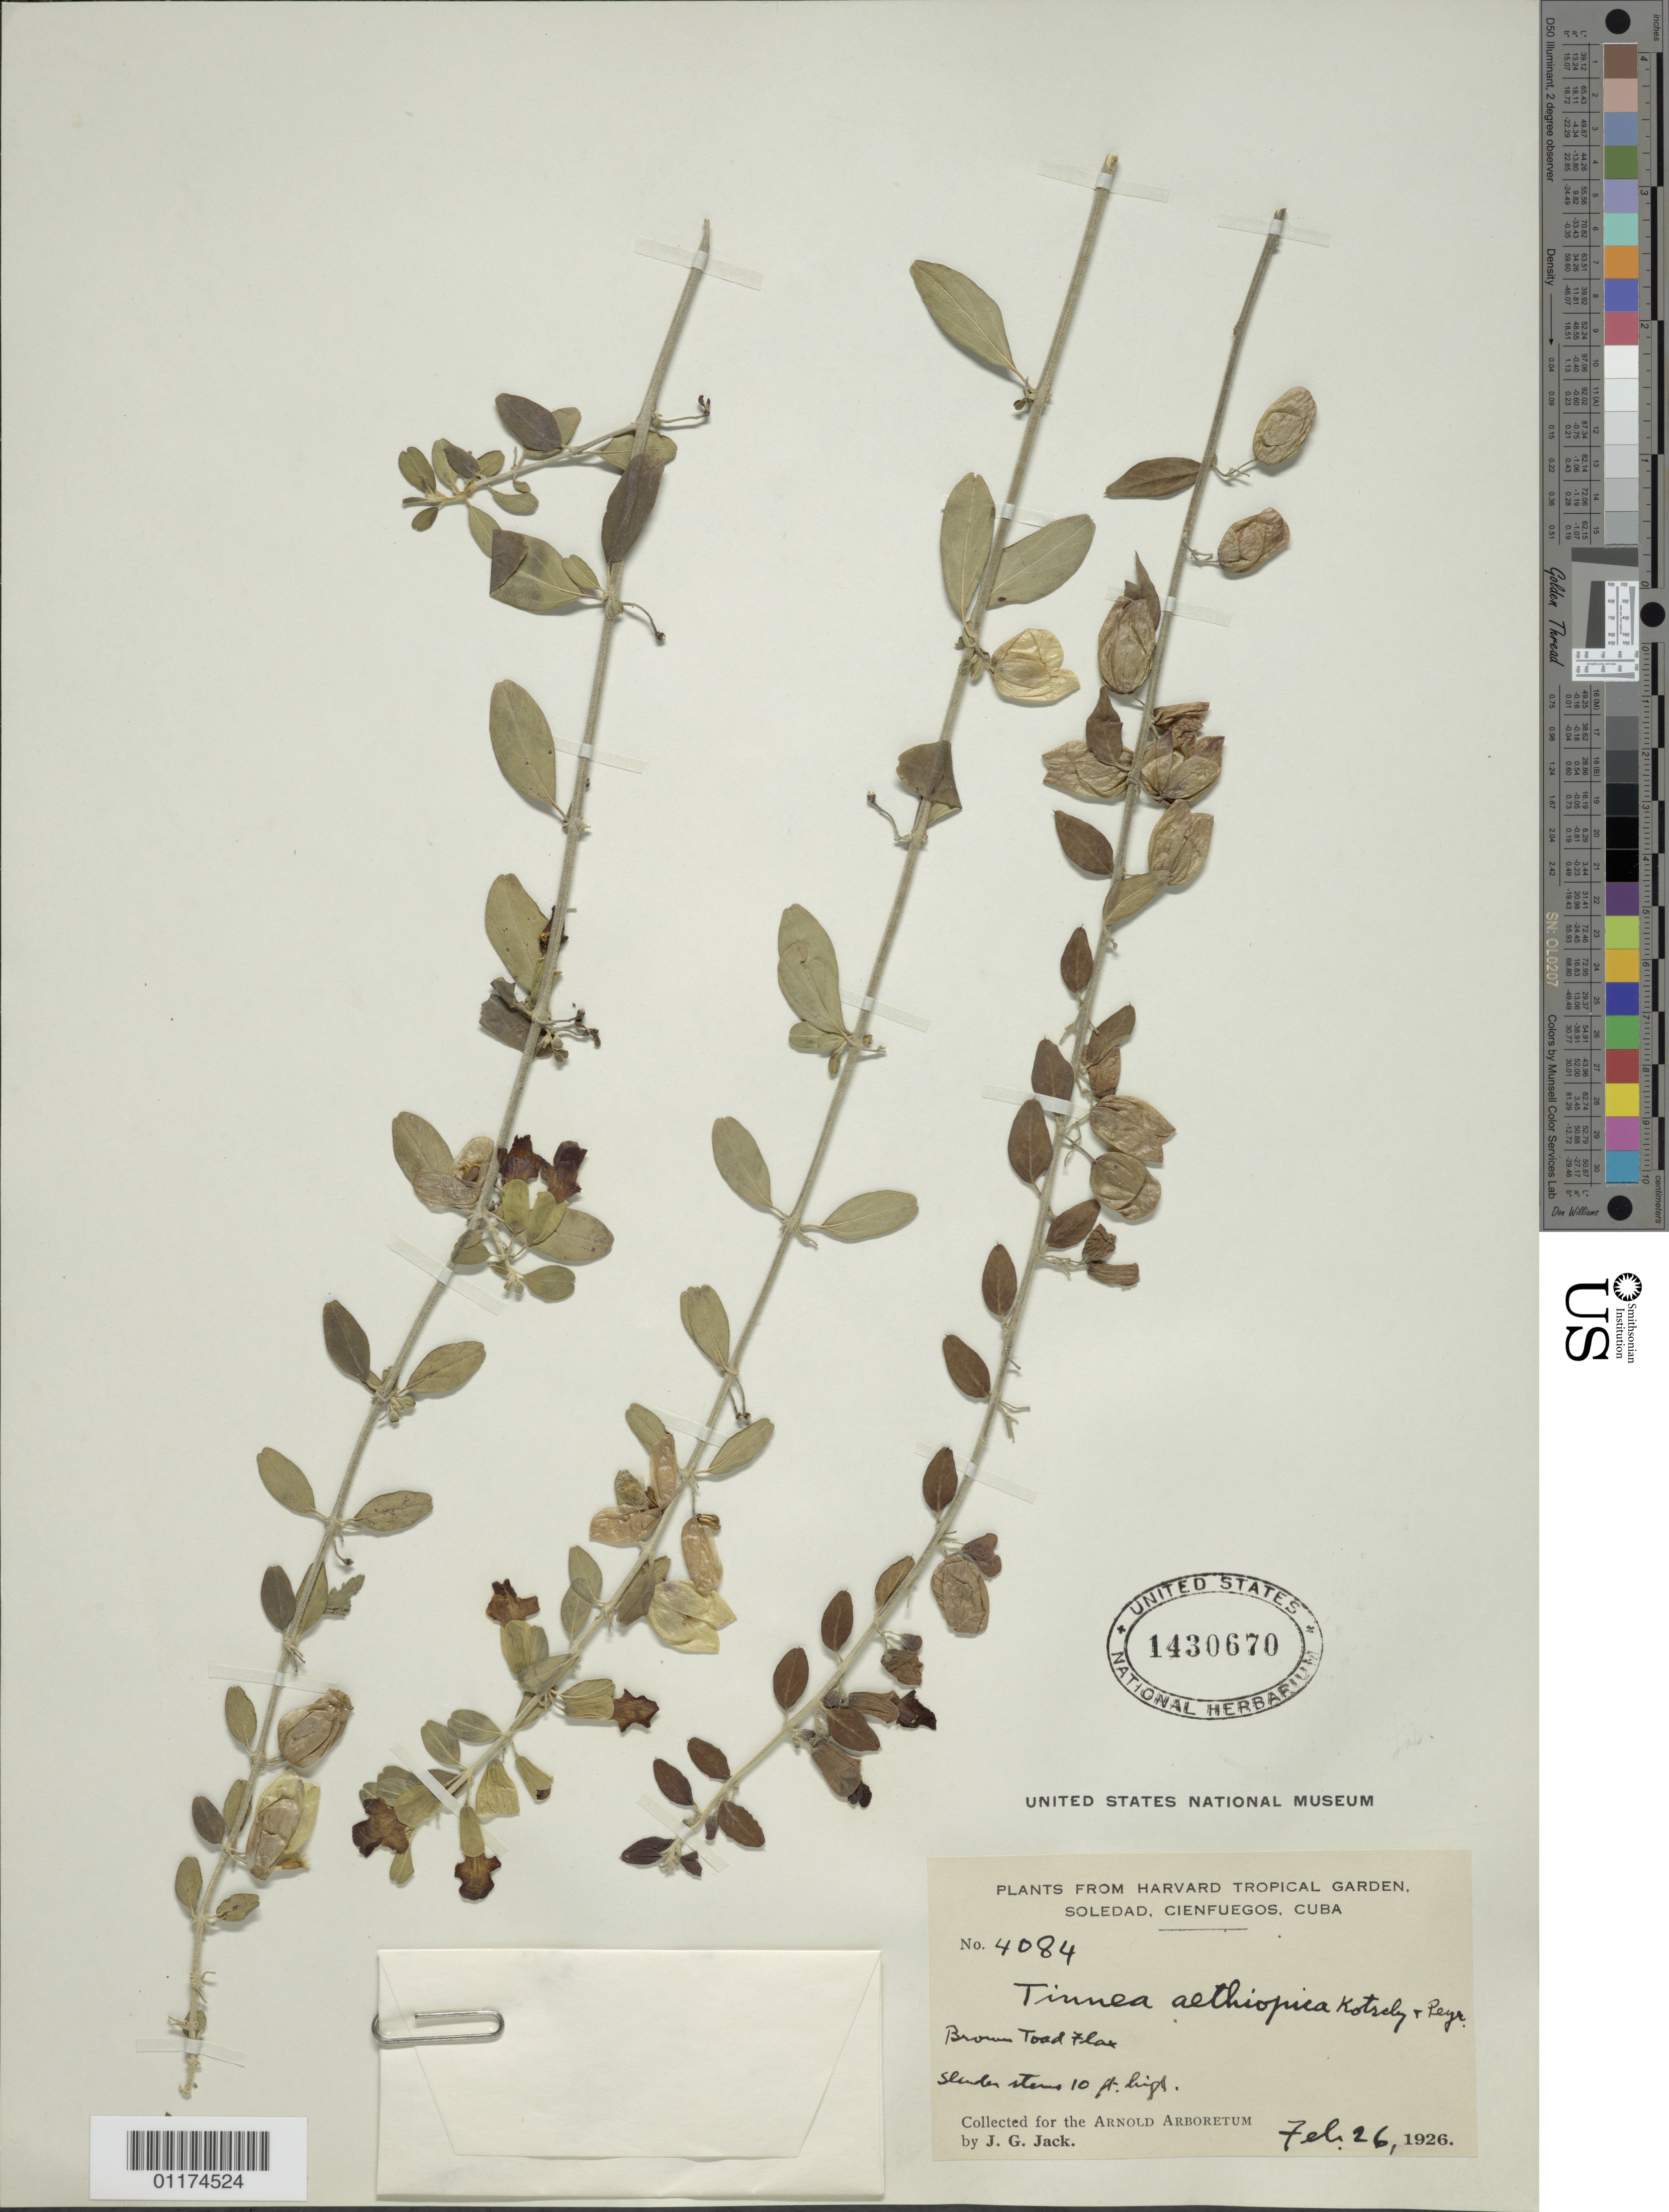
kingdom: Plantae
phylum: Tracheophyta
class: Magnoliopsida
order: Lamiales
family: Lamiaceae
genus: Tinnea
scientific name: Tinnea aethiopica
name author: Kotschy ex Hook. f.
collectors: J. G. Jack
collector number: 4084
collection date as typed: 26 Feb 1926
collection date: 1926-02-26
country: Cuba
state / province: Cienfuegos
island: Cuba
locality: Soledad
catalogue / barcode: US 1430670